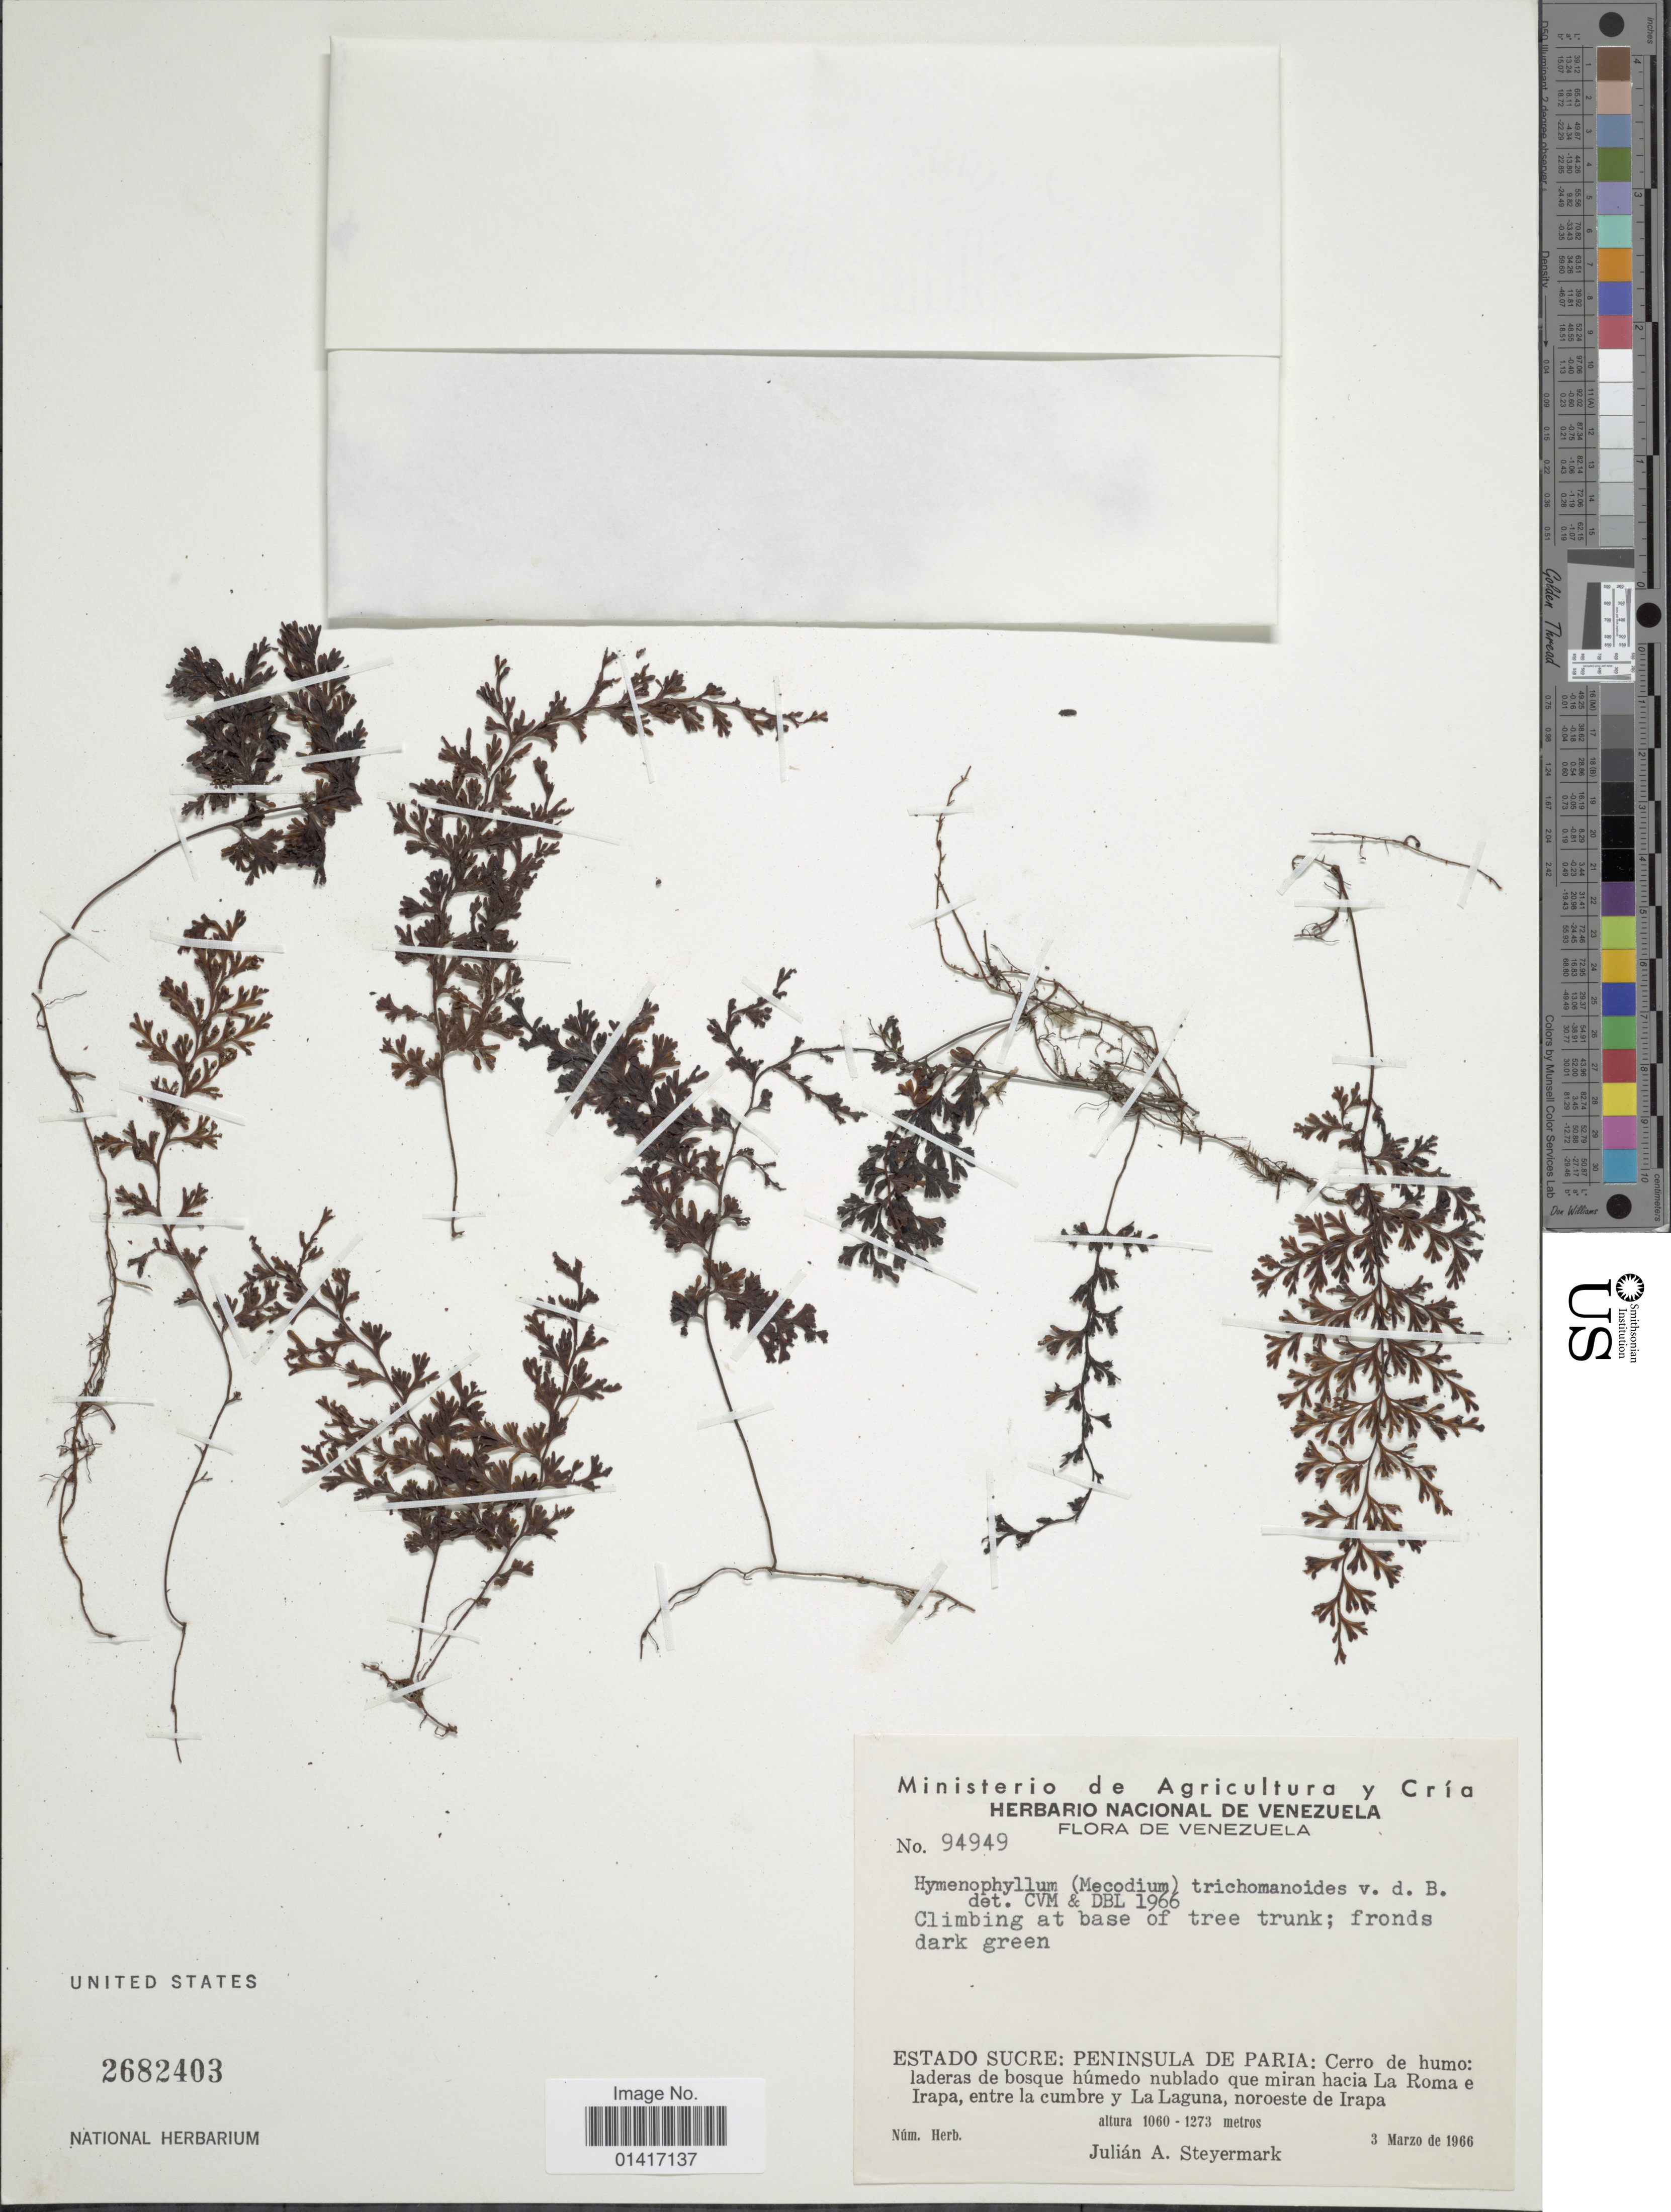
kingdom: Plantae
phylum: Tracheophyta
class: Polypodiopsida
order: Hymenophyllales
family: Hymenophyllaceae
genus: Hymenophyllum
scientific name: Hymenophyllum trichomanoides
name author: Bosch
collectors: J. Steyermark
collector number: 94949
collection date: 1966-03-03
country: Venezuela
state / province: Sucre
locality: Peninsula de Paria: Cerro de humo: laderas de bosque húmedo nublado que miran hacia La Roma e Irapa, entre la cumbre y La laguna, noroeste de Irapa.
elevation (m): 1060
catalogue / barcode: US 2682403